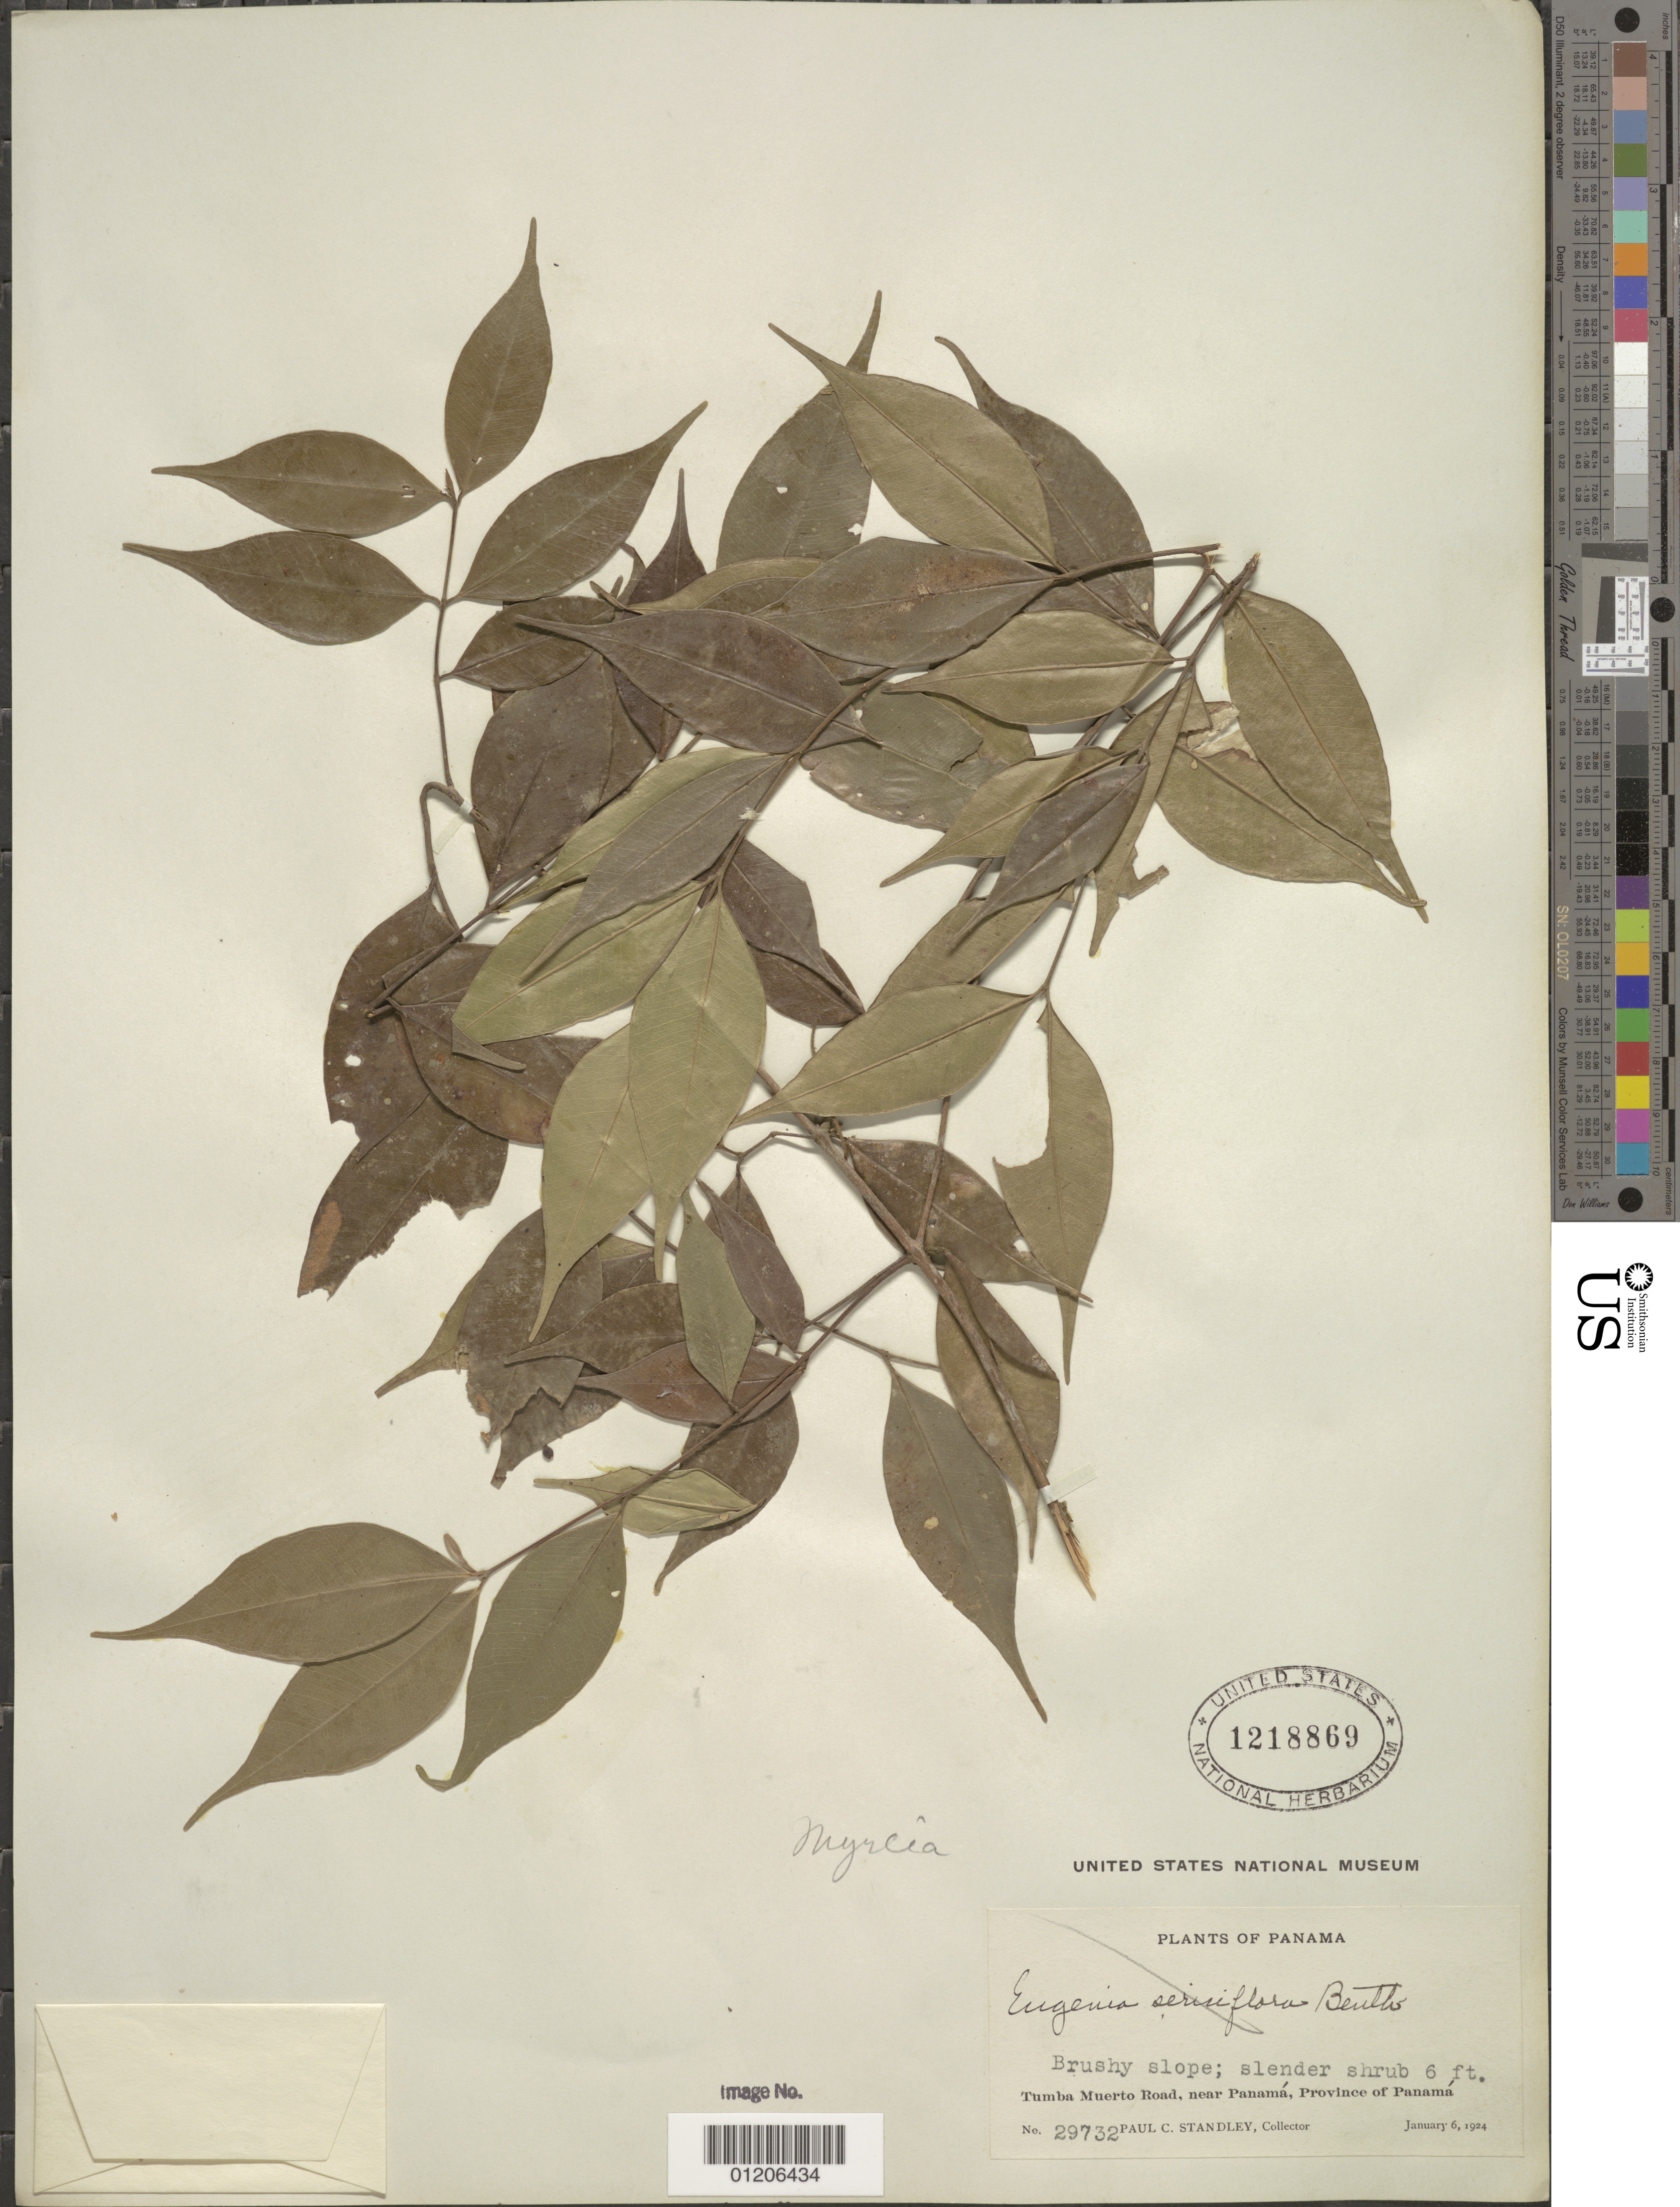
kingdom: Plantae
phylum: Tracheophyta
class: Magnoliopsida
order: Myrtales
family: Myrtaceae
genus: Myrcia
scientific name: Myrcia sp.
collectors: P. C. Standley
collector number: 29732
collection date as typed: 06 Jan 1924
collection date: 1924-01-06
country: Panama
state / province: Panamá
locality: Tumba Muerto Road near Panamá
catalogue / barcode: US 1218869